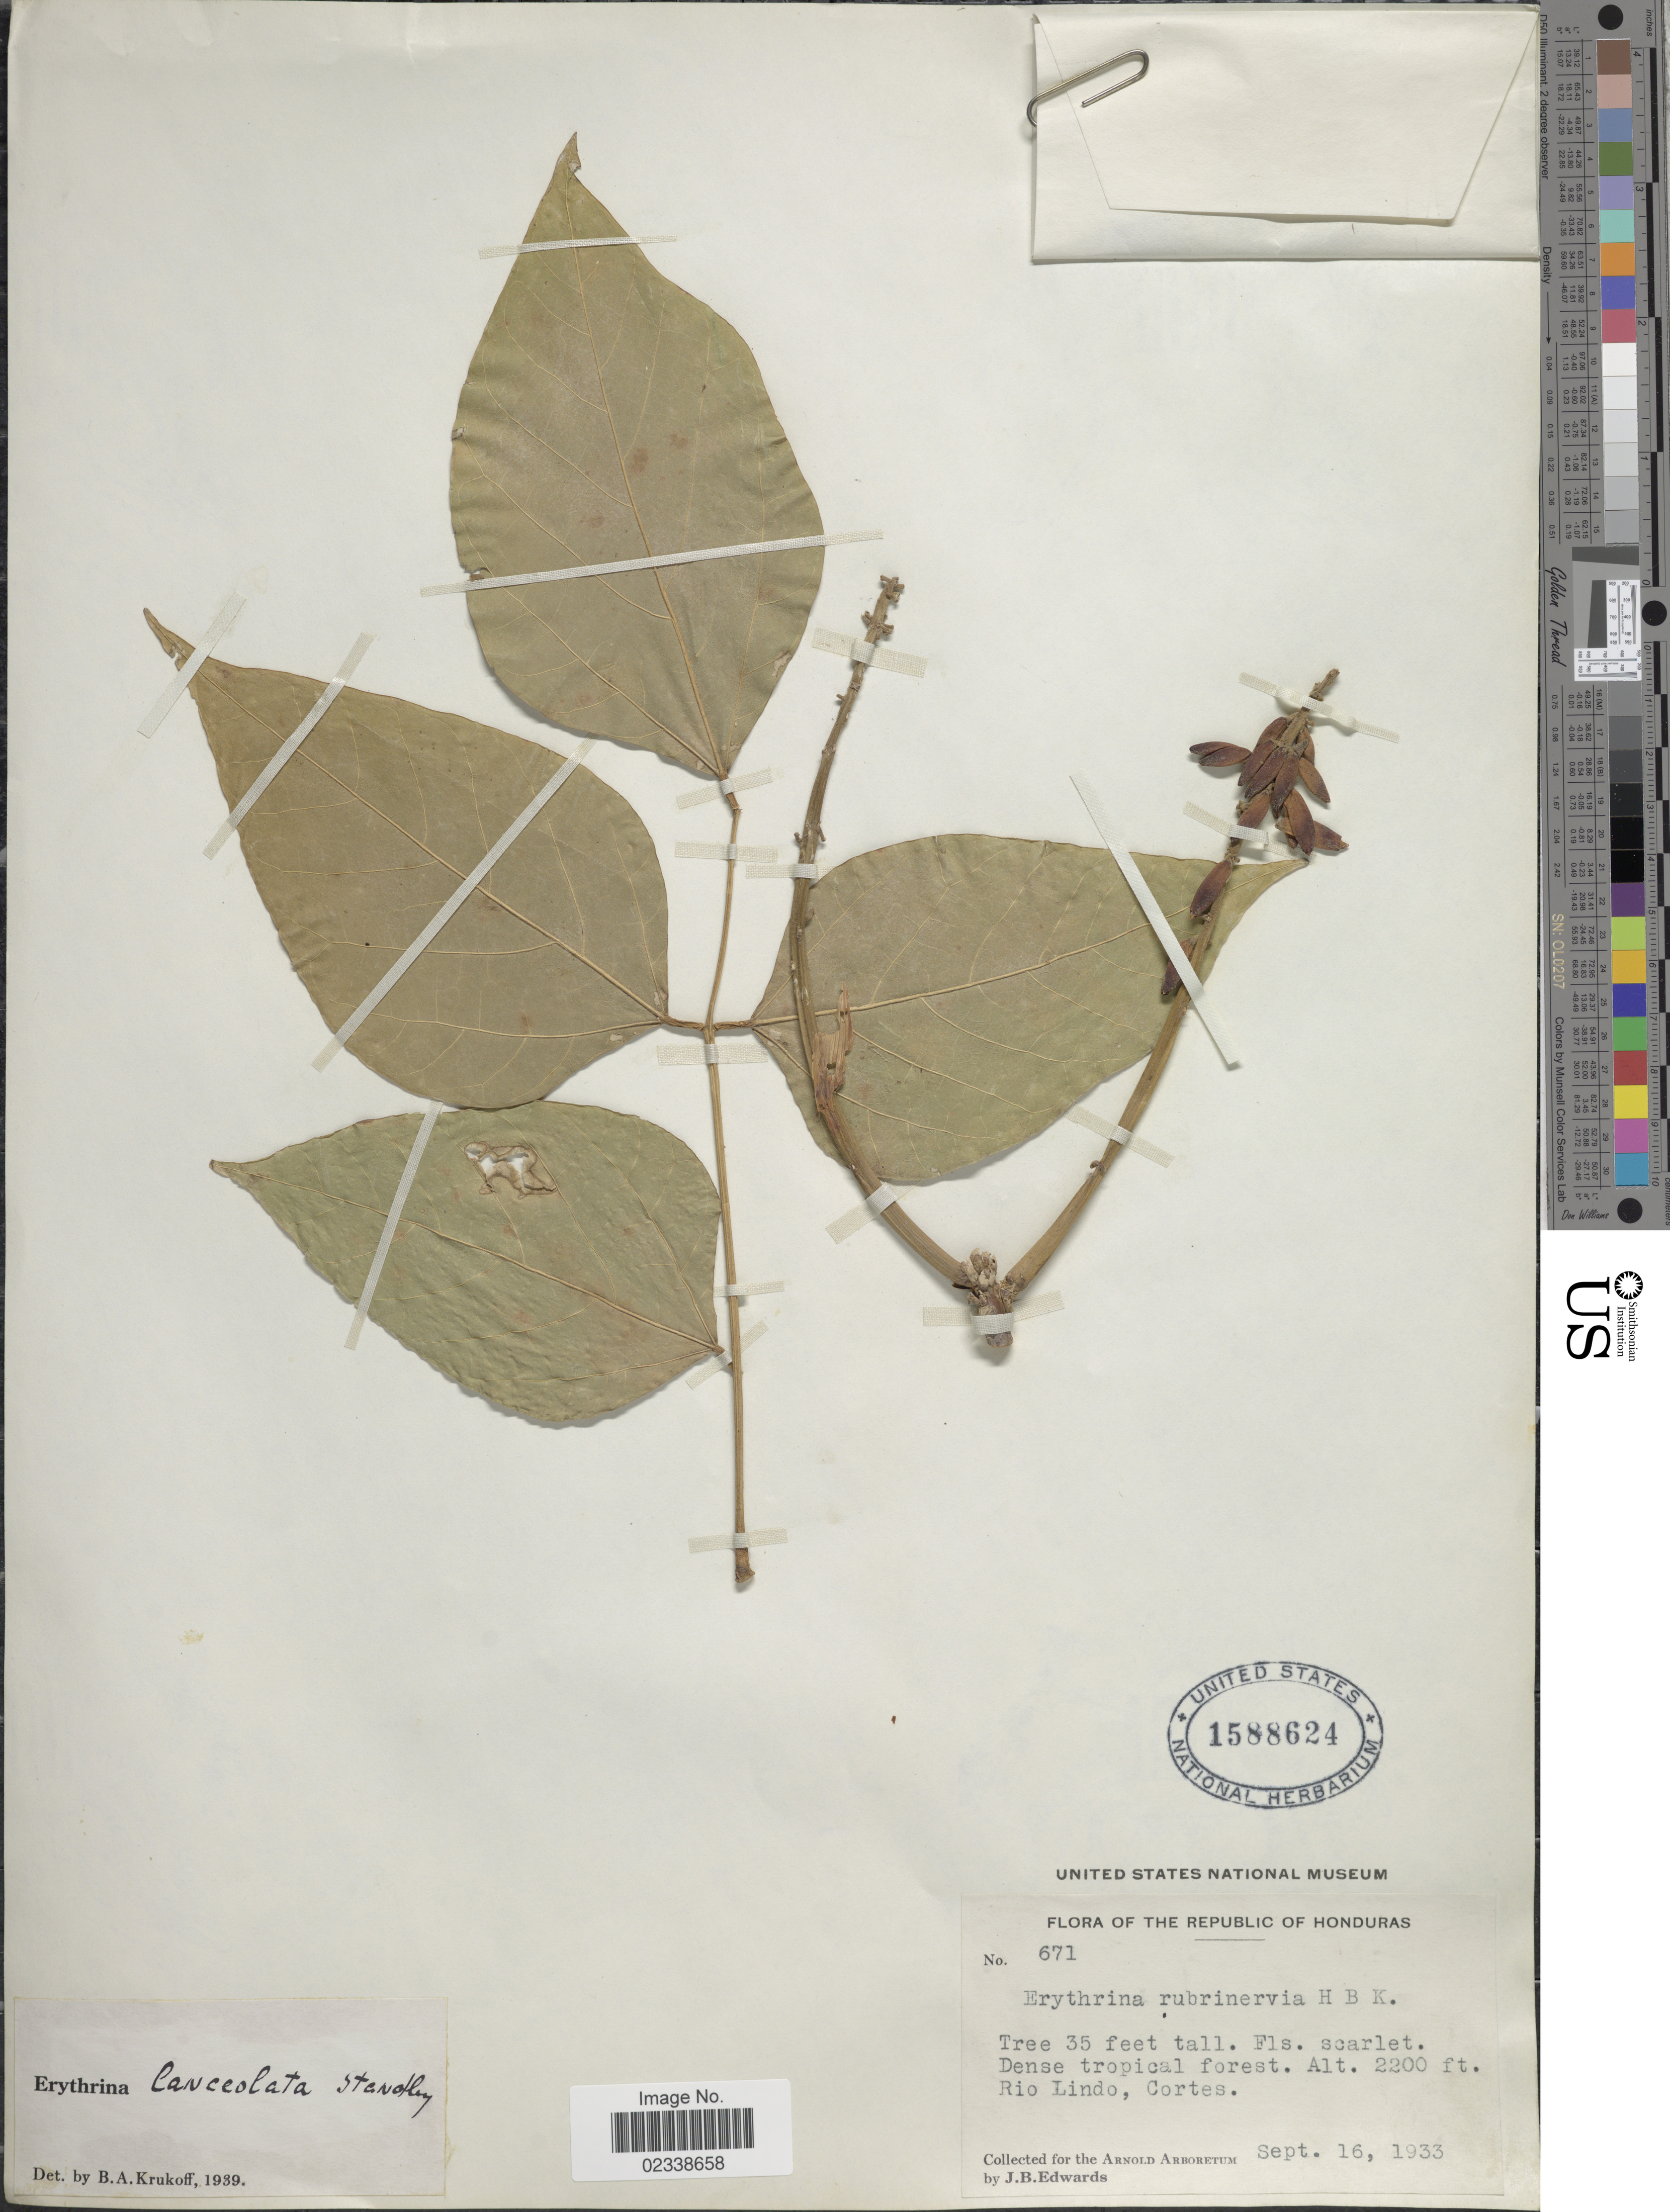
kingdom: Plantae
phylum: Tracheophyta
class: Magnoliopsida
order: Fabales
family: Fabaceae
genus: Erythrina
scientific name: Erythrina lanceolata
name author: Standl.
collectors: J. B. Edwards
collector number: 671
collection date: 1933-09-16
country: Honduras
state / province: Cortés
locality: Rio Lindo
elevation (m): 671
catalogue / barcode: US 1588624